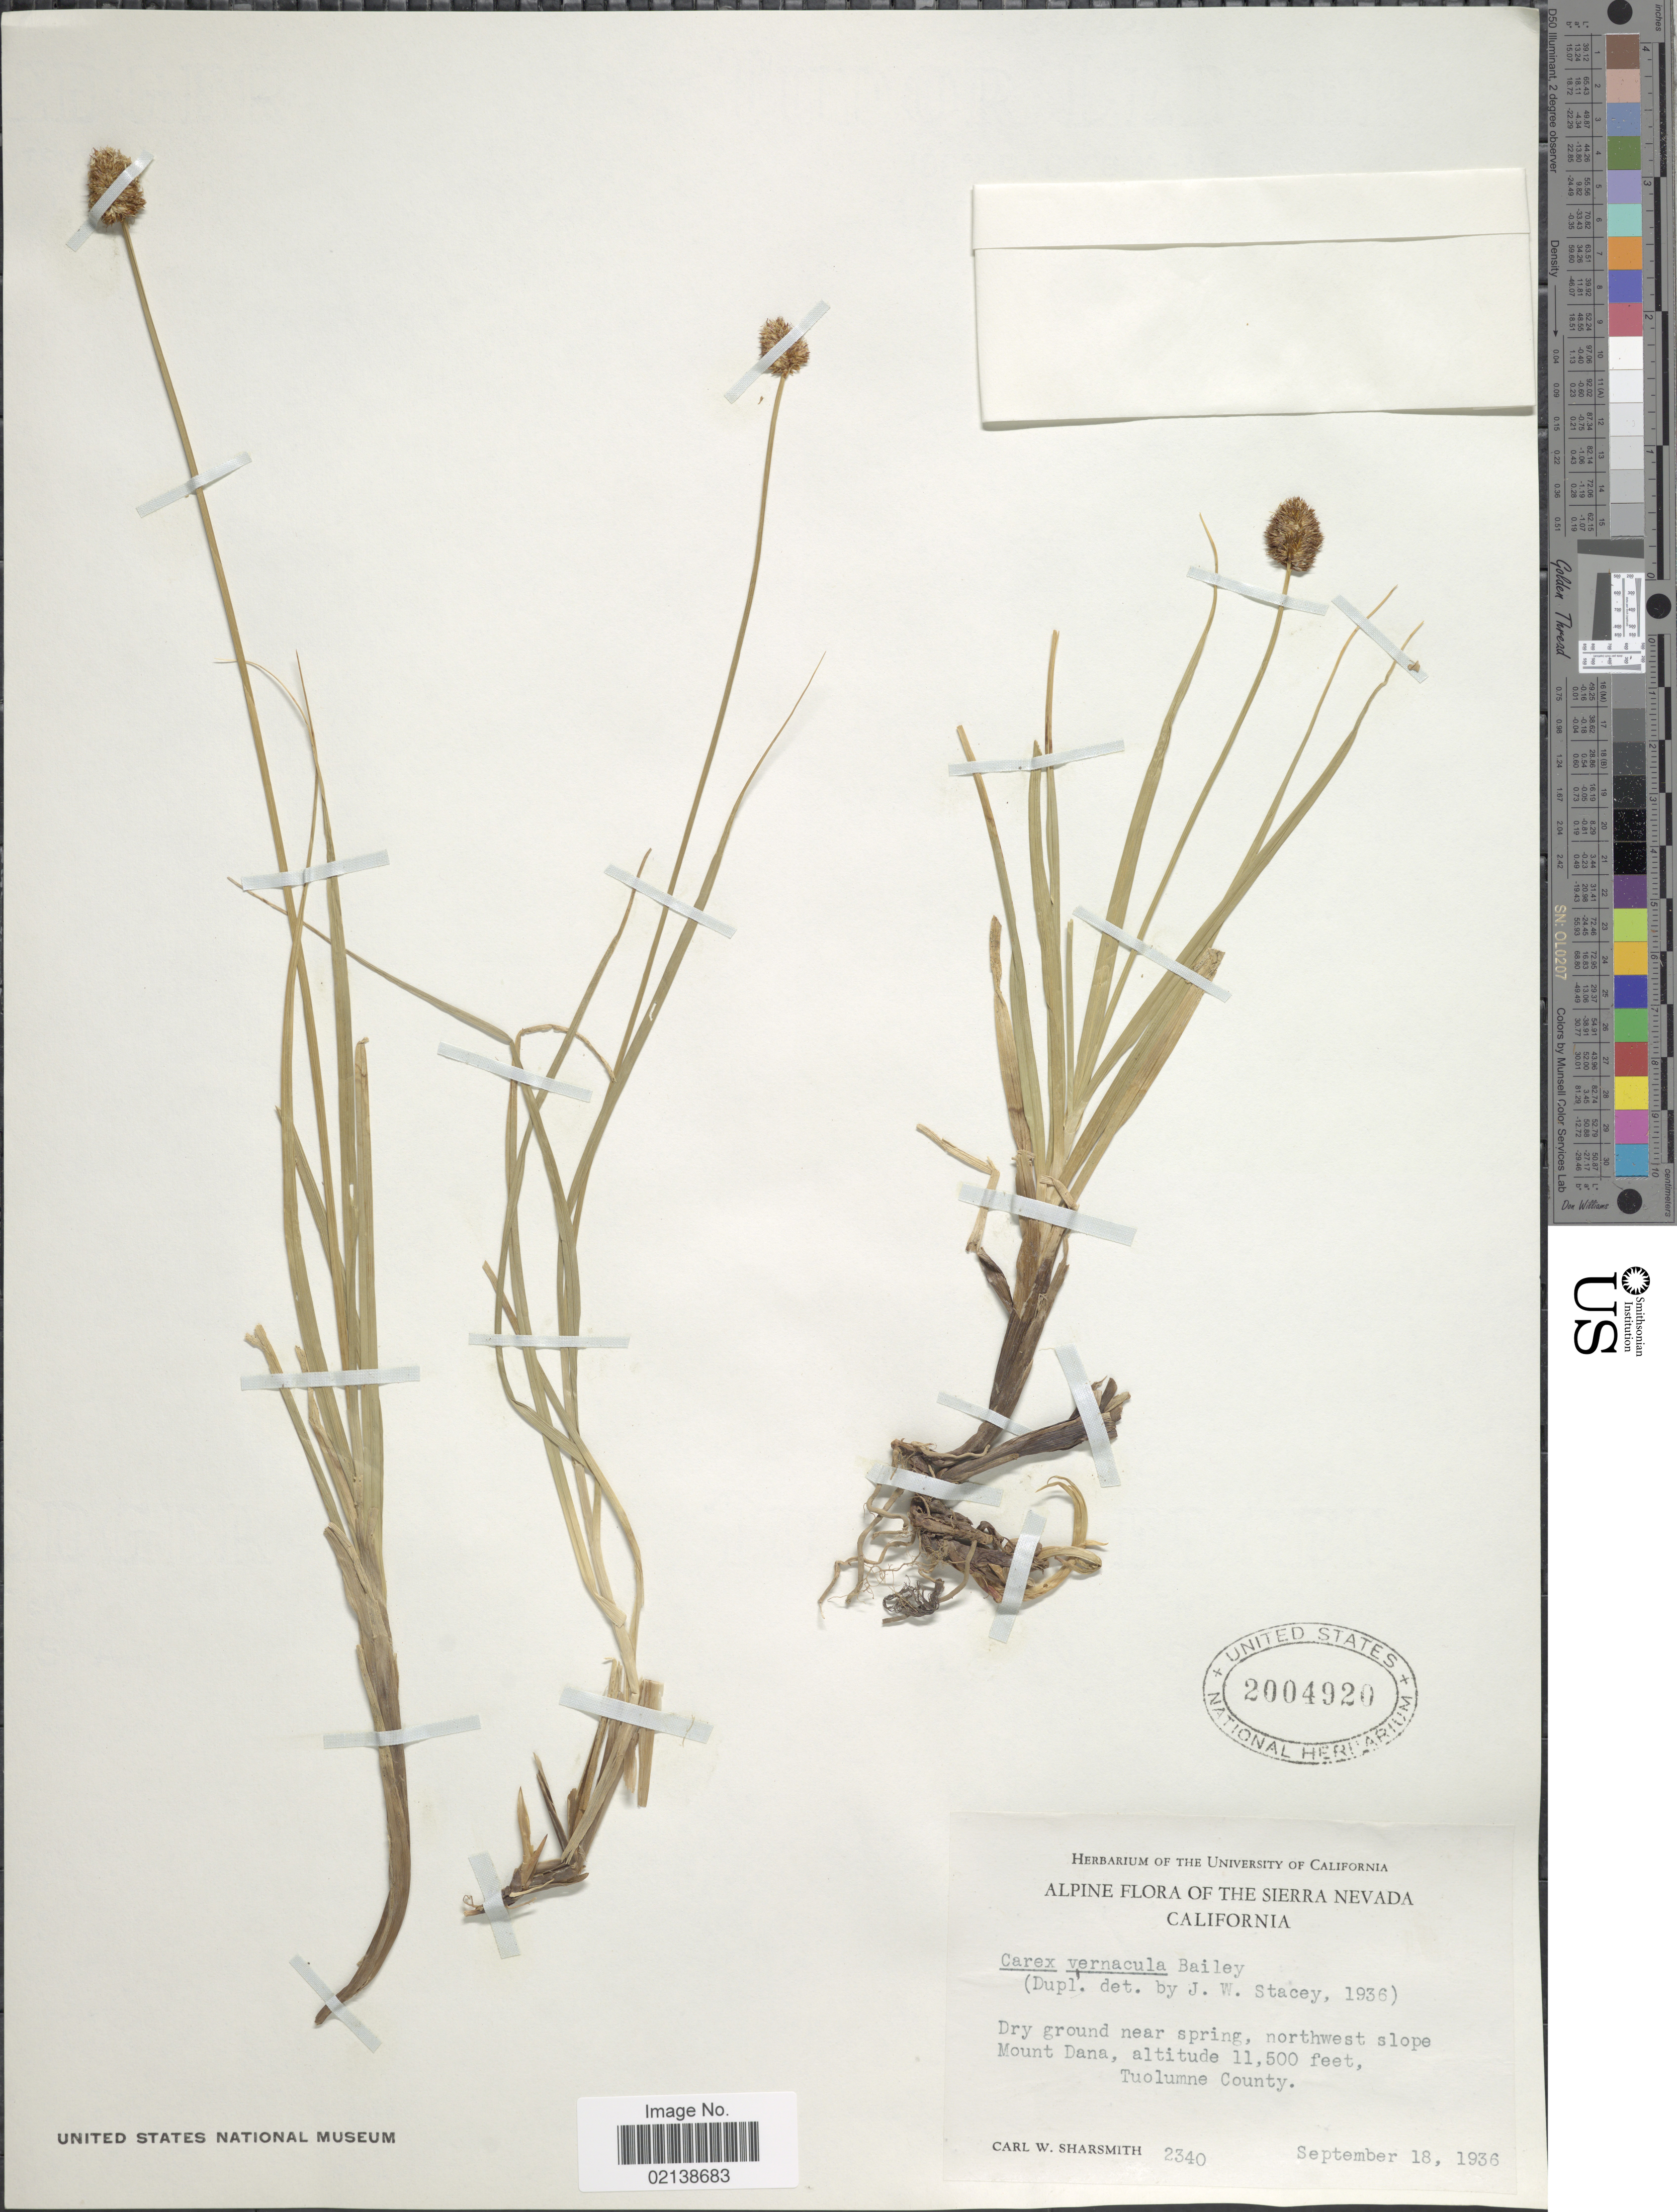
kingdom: Plantae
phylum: Tracheophyta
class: Liliopsida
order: Poales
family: Cyperaceae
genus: Carex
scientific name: Carex vernacula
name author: L.H. Bailey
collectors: C. Sharsmith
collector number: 2340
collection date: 1936-09-18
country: United States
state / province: California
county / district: Tuolumne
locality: Alpine Flora Of The Sierra Nevada, California, Dry ground near spring, northwest slope Mount Dana, Tuolumne County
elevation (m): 3505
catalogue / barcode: US 2004920